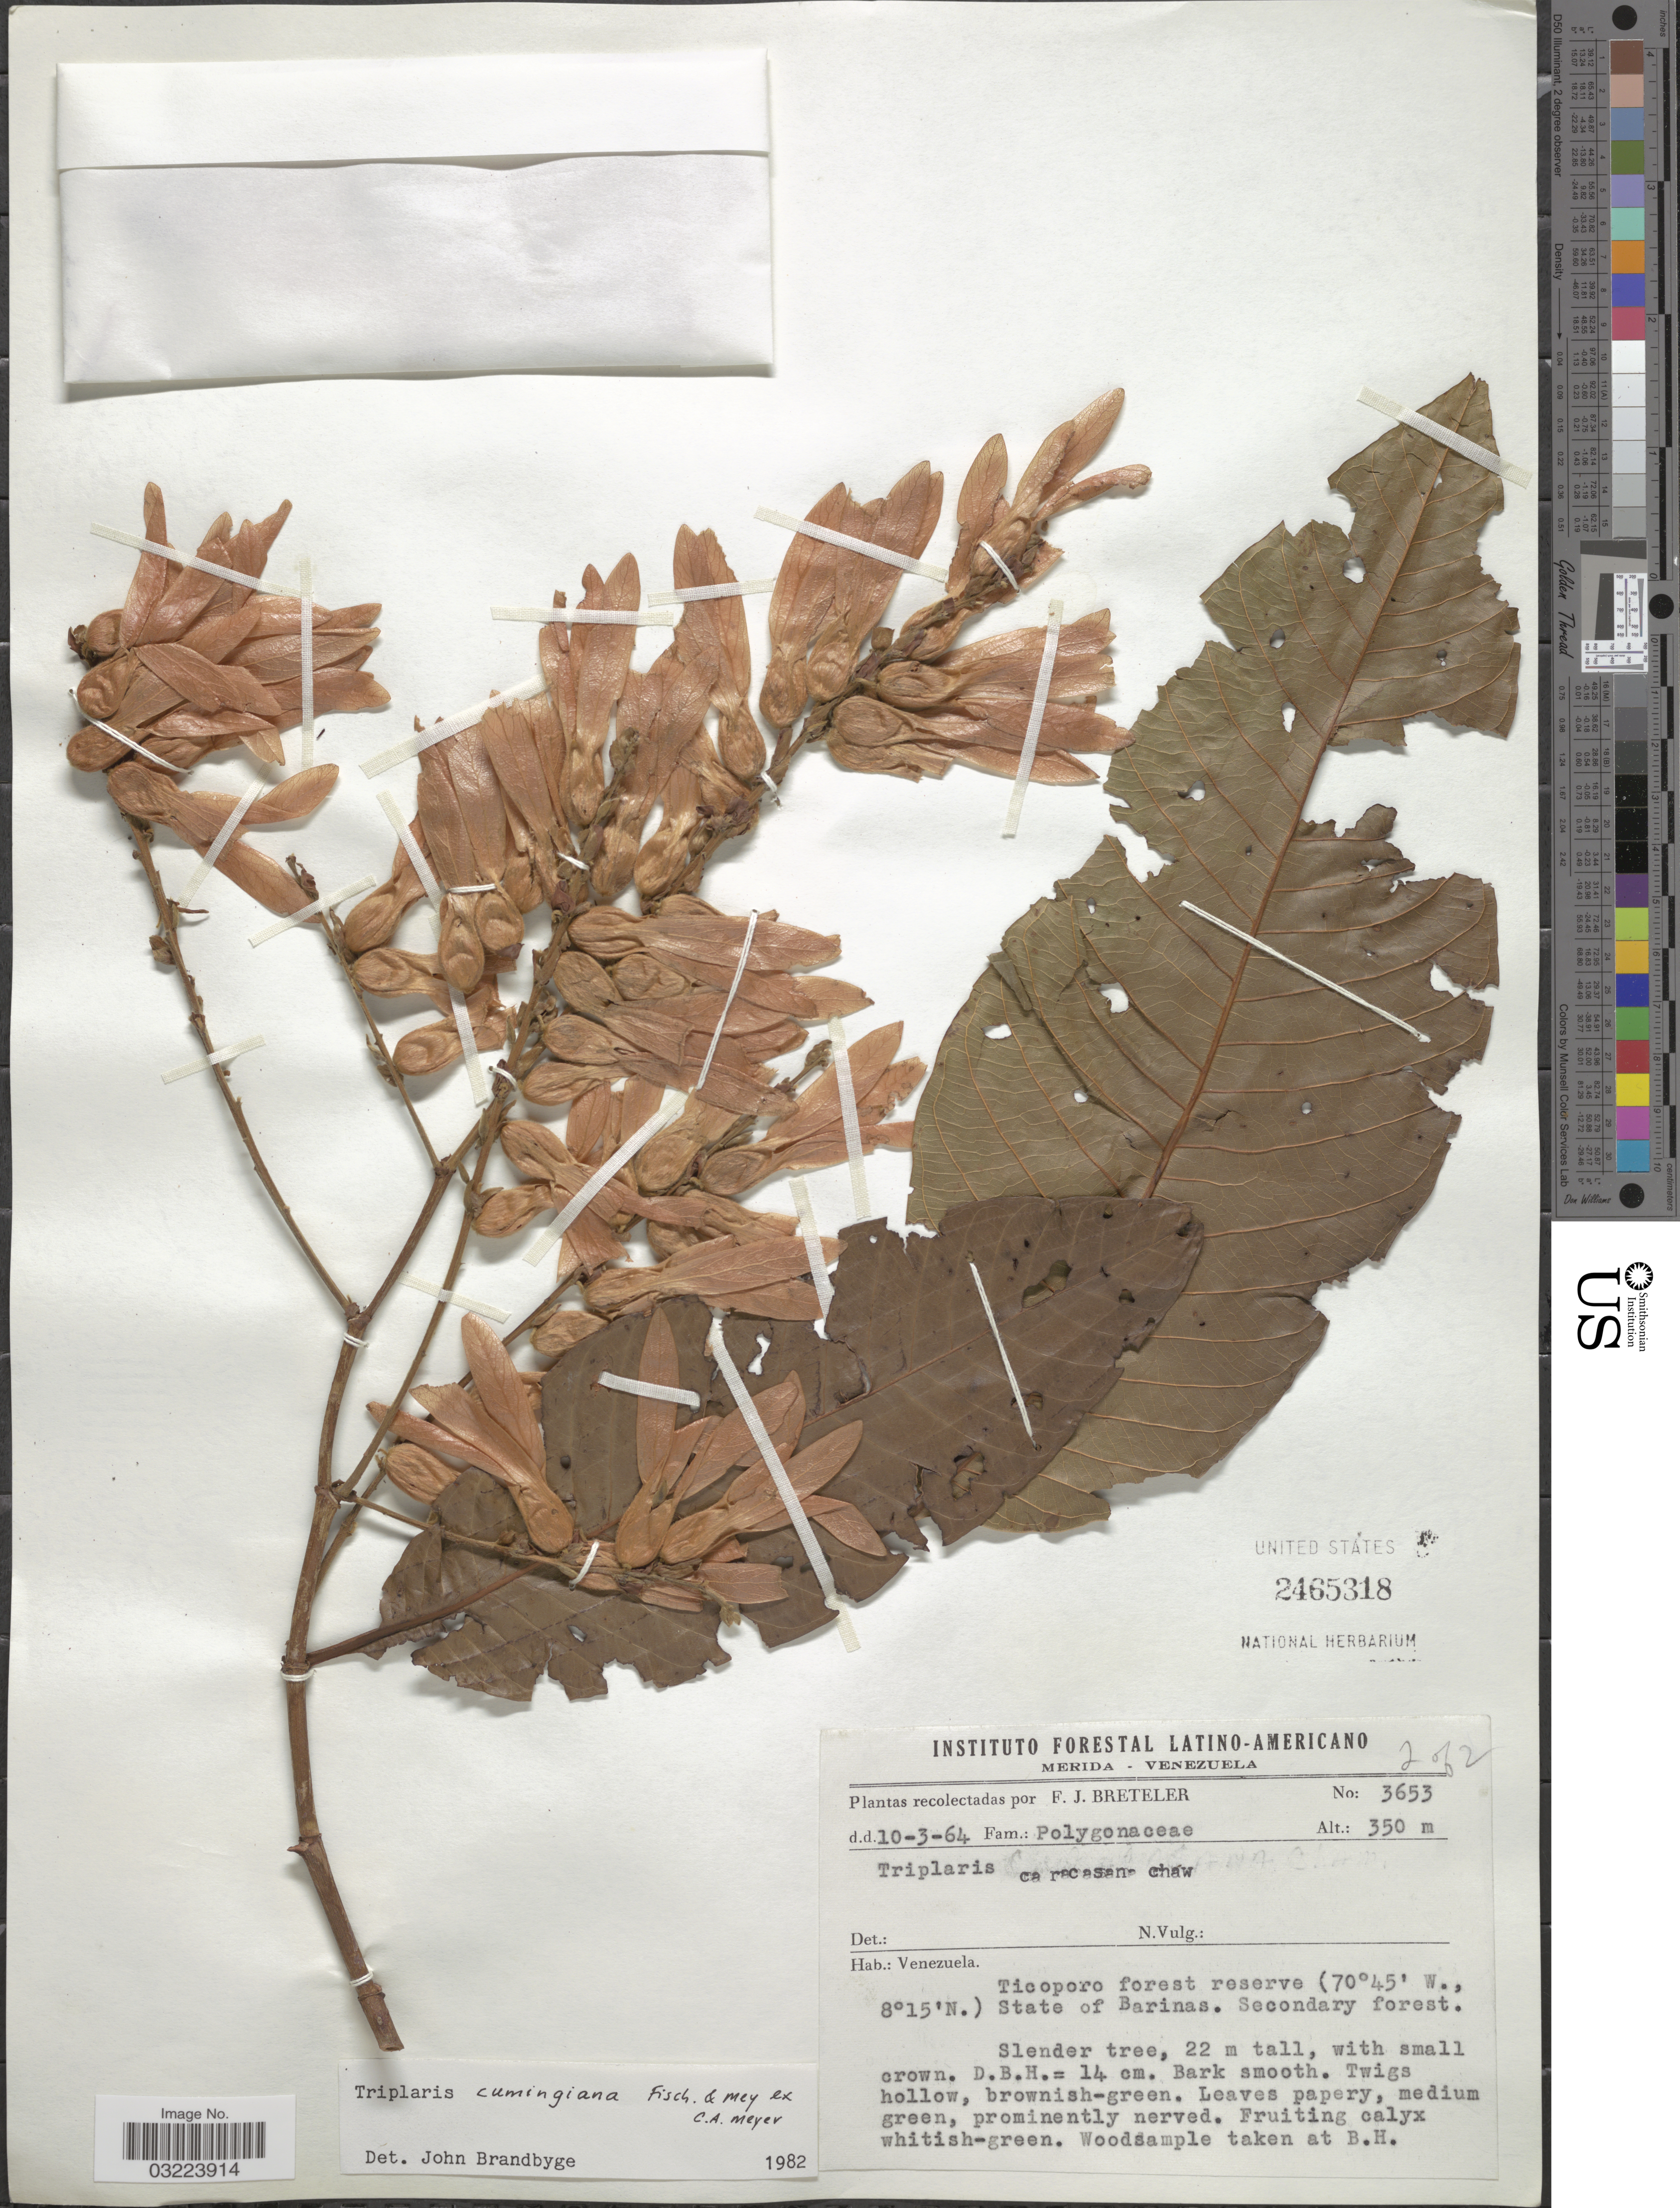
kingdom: Plantae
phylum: Tracheophyta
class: Magnoliopsida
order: Caryophyllales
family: Polygonaceae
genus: Triplaris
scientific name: Triplaris cumingiana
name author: Fisch. & C.A. Mey. ex C.A. Mey.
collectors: F. J. Breteler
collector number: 3653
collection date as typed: Transcribed d/m/y: 10/3/64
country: Venezuela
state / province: Barinas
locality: Ticoporo forest reserve.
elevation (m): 350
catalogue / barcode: US 2465318